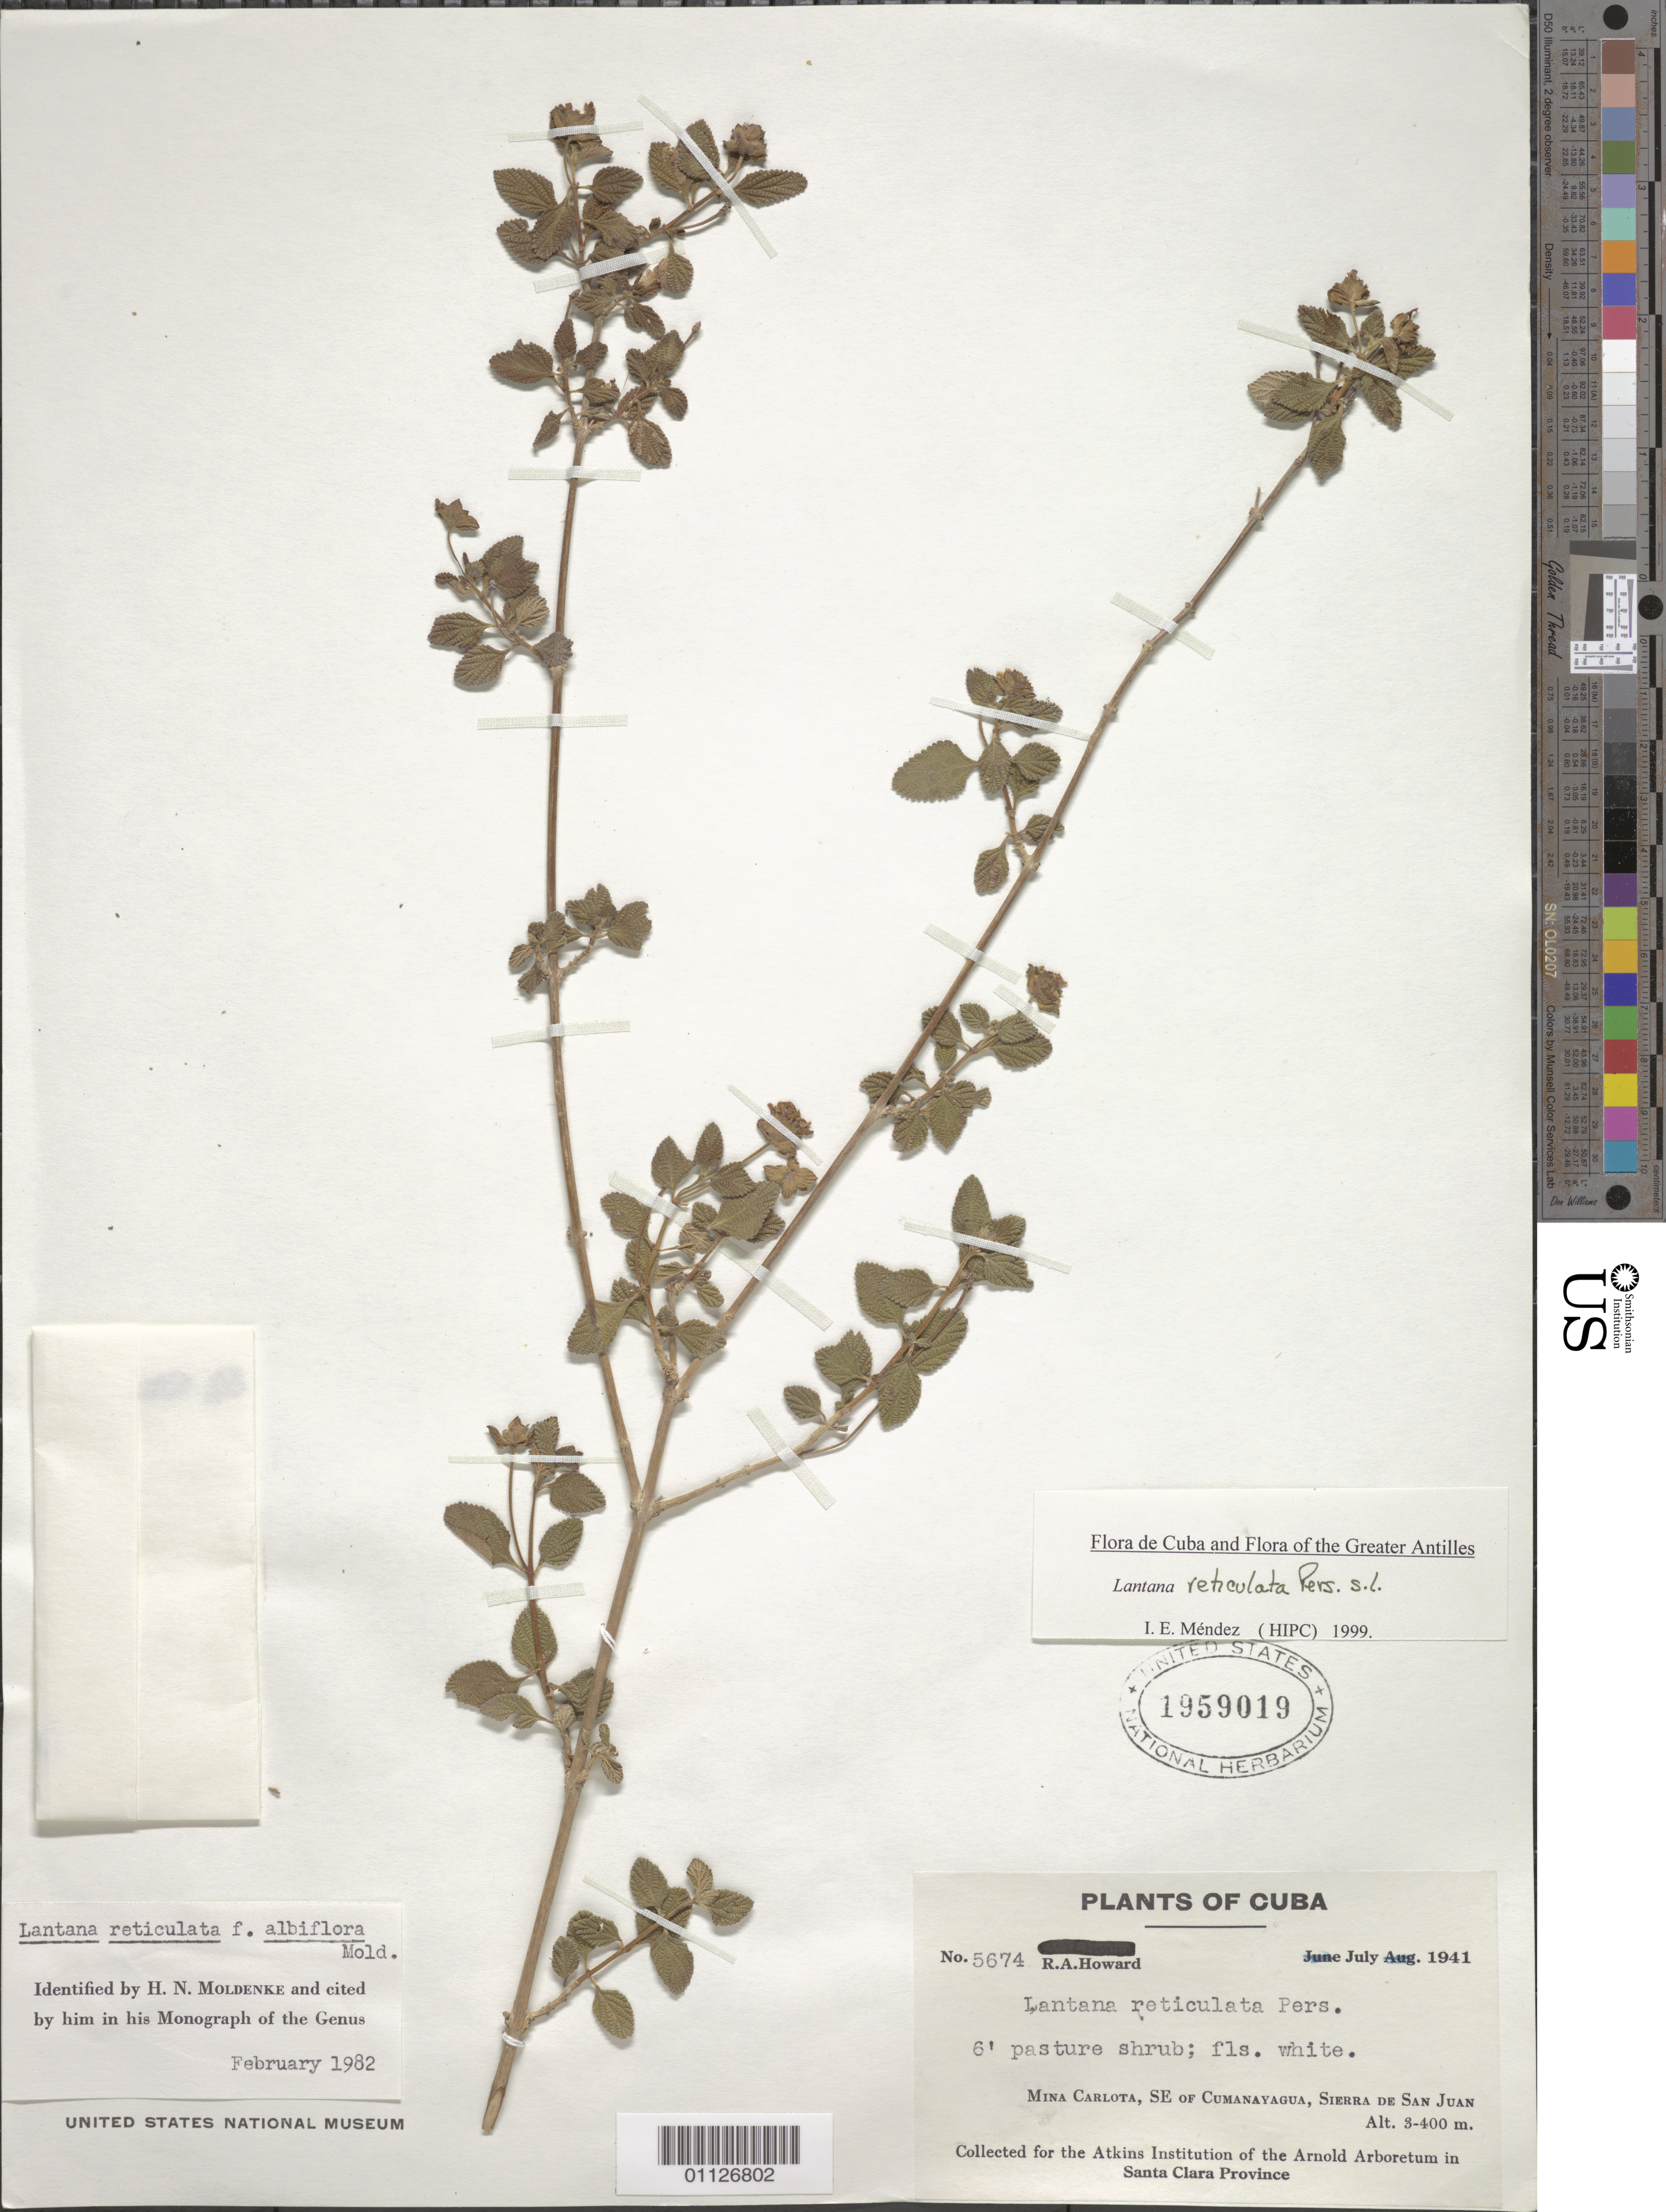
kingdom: Plantae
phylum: Tracheophyta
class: Magnoliopsida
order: Lamiales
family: Verbenaceae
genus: Lantana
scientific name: Lantana reticulata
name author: Pers.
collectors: R. A. Howard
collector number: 5674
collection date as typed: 01 Jul 1941 to 31 Jul 1941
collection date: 1941-07-01/1941-07-31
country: Cuba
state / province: Holguín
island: Cuba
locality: Mina Carlota, SE of Cumanayagua, Sierra de San Juan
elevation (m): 300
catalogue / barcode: US 1959019